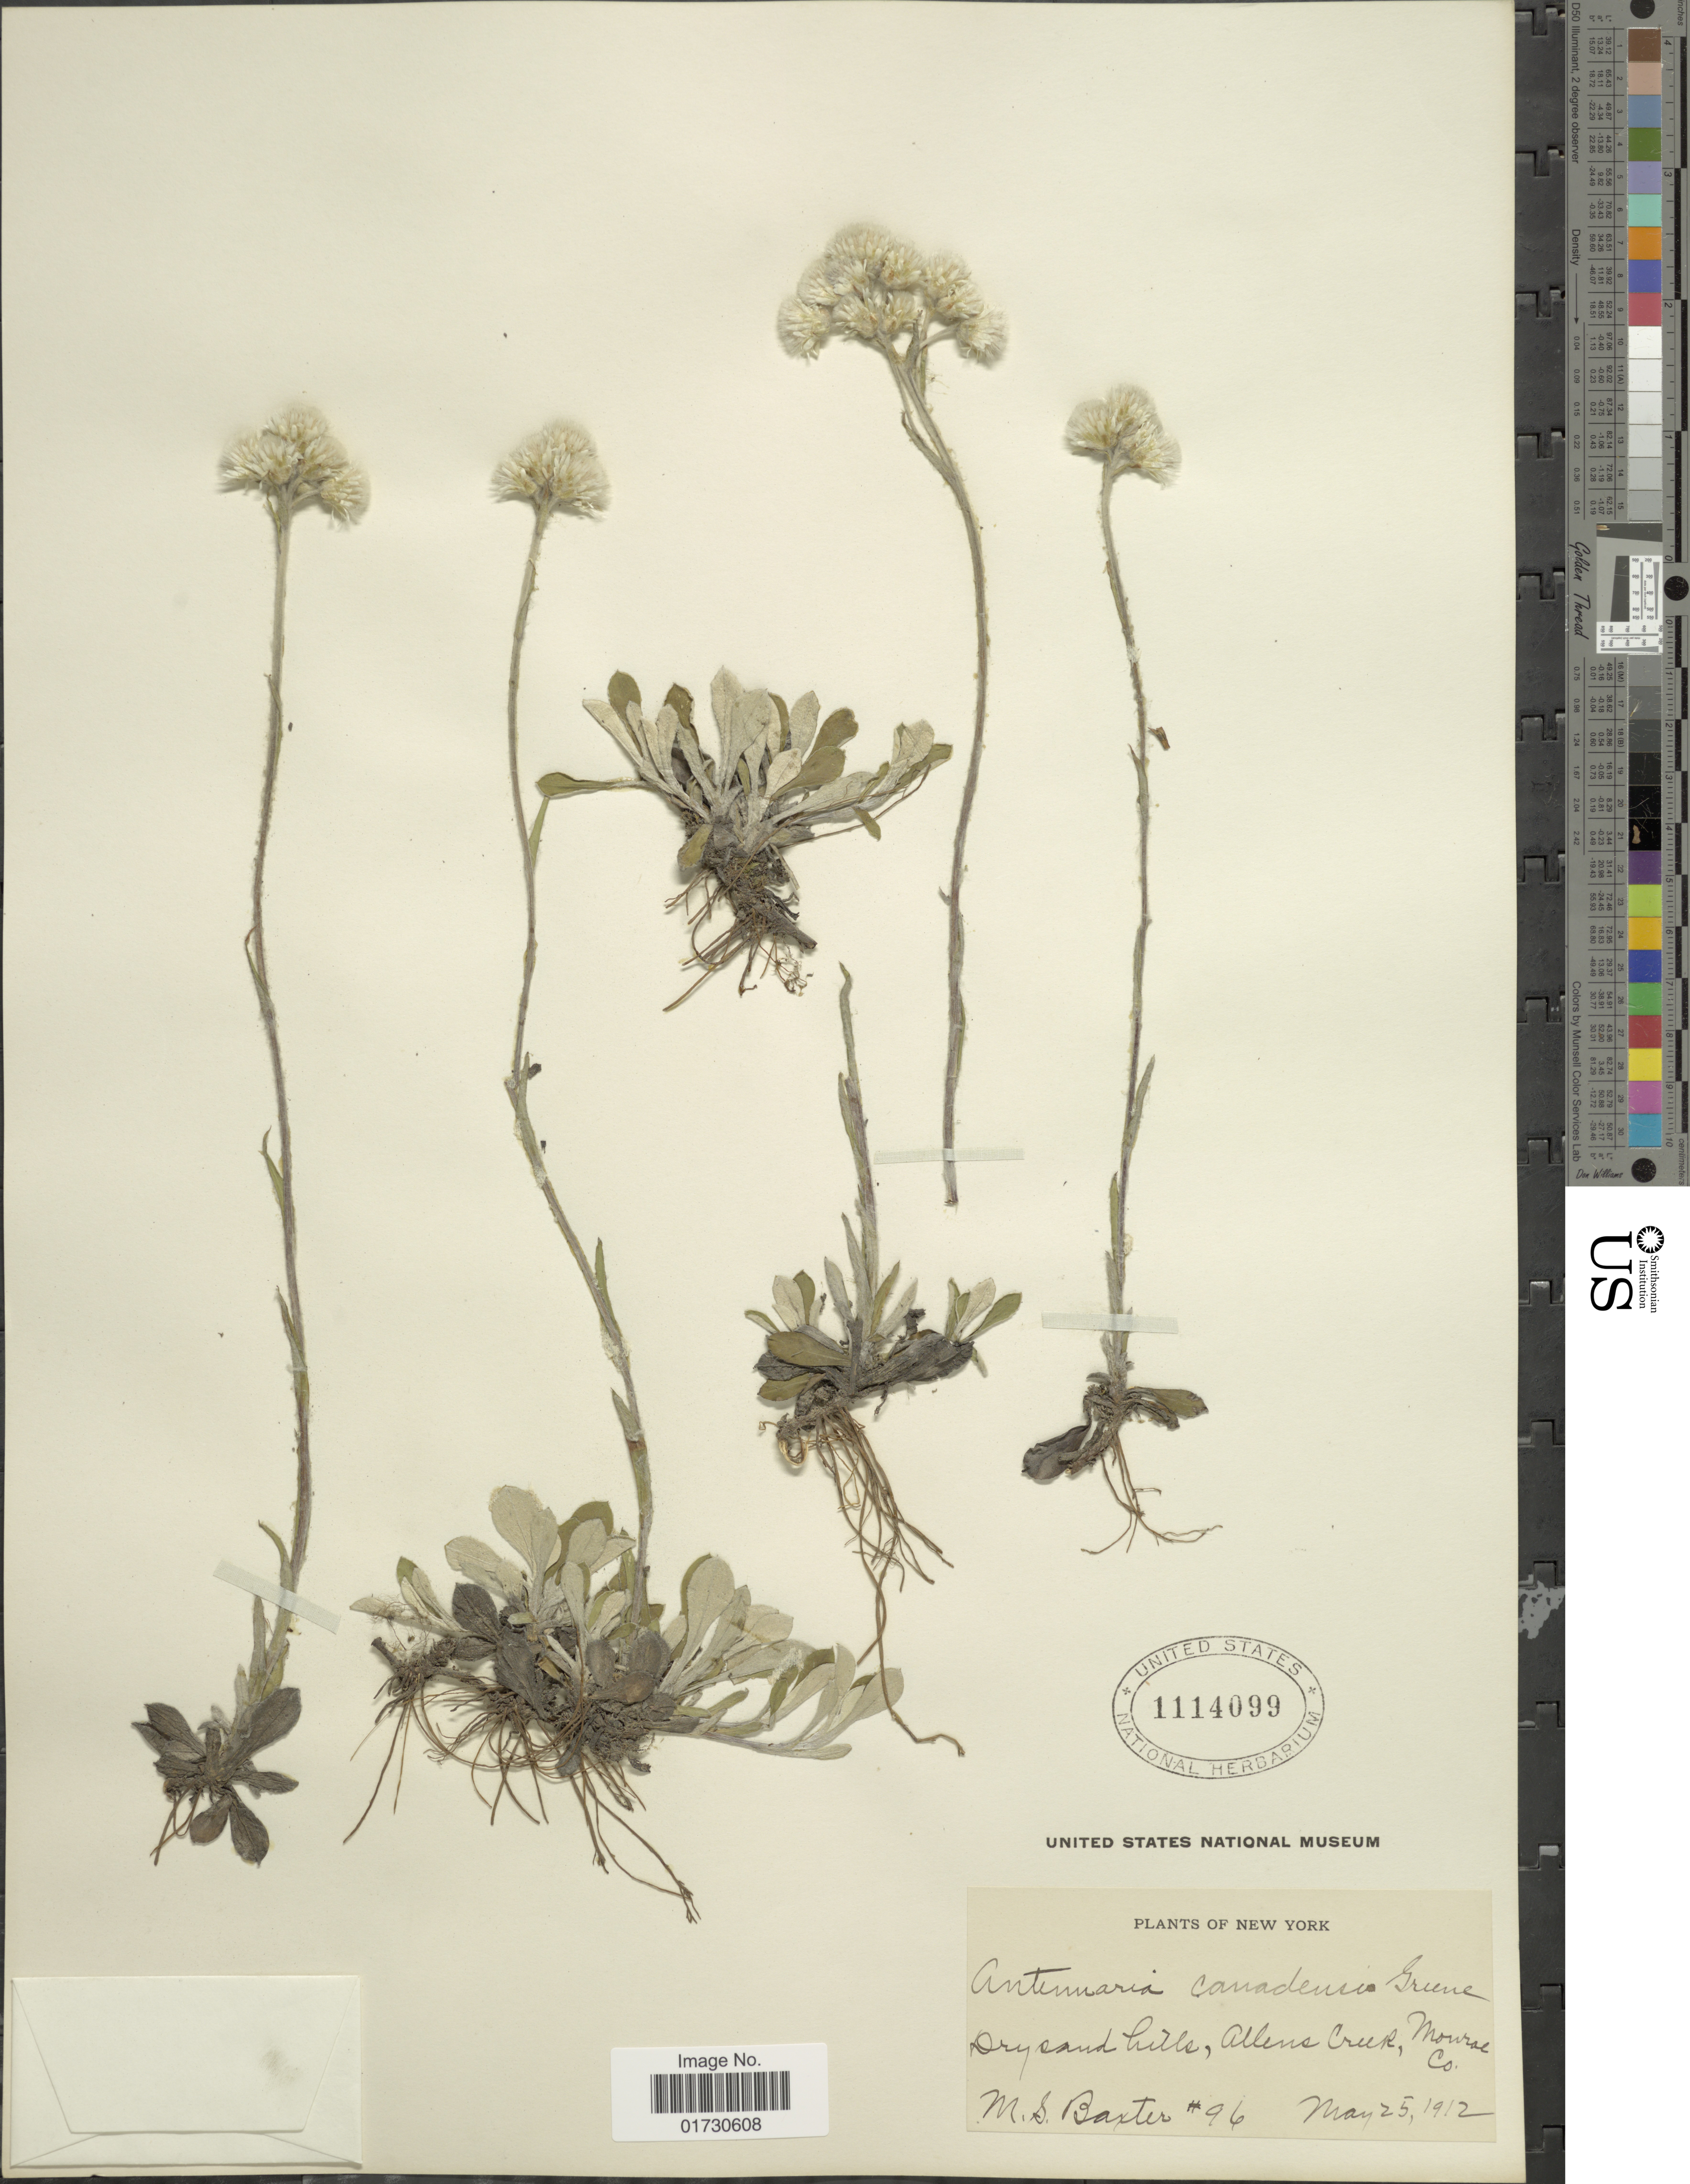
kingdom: Plantae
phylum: Tracheophyta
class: Magnoliopsida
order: Asterales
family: Asteraceae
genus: Antennaria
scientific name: Antennaria canadensis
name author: Greene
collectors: M. Baxter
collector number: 96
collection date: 1912-05-25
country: United States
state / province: New York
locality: Dry sand hills, Allens Creek, Monroe Co.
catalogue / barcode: US 114099